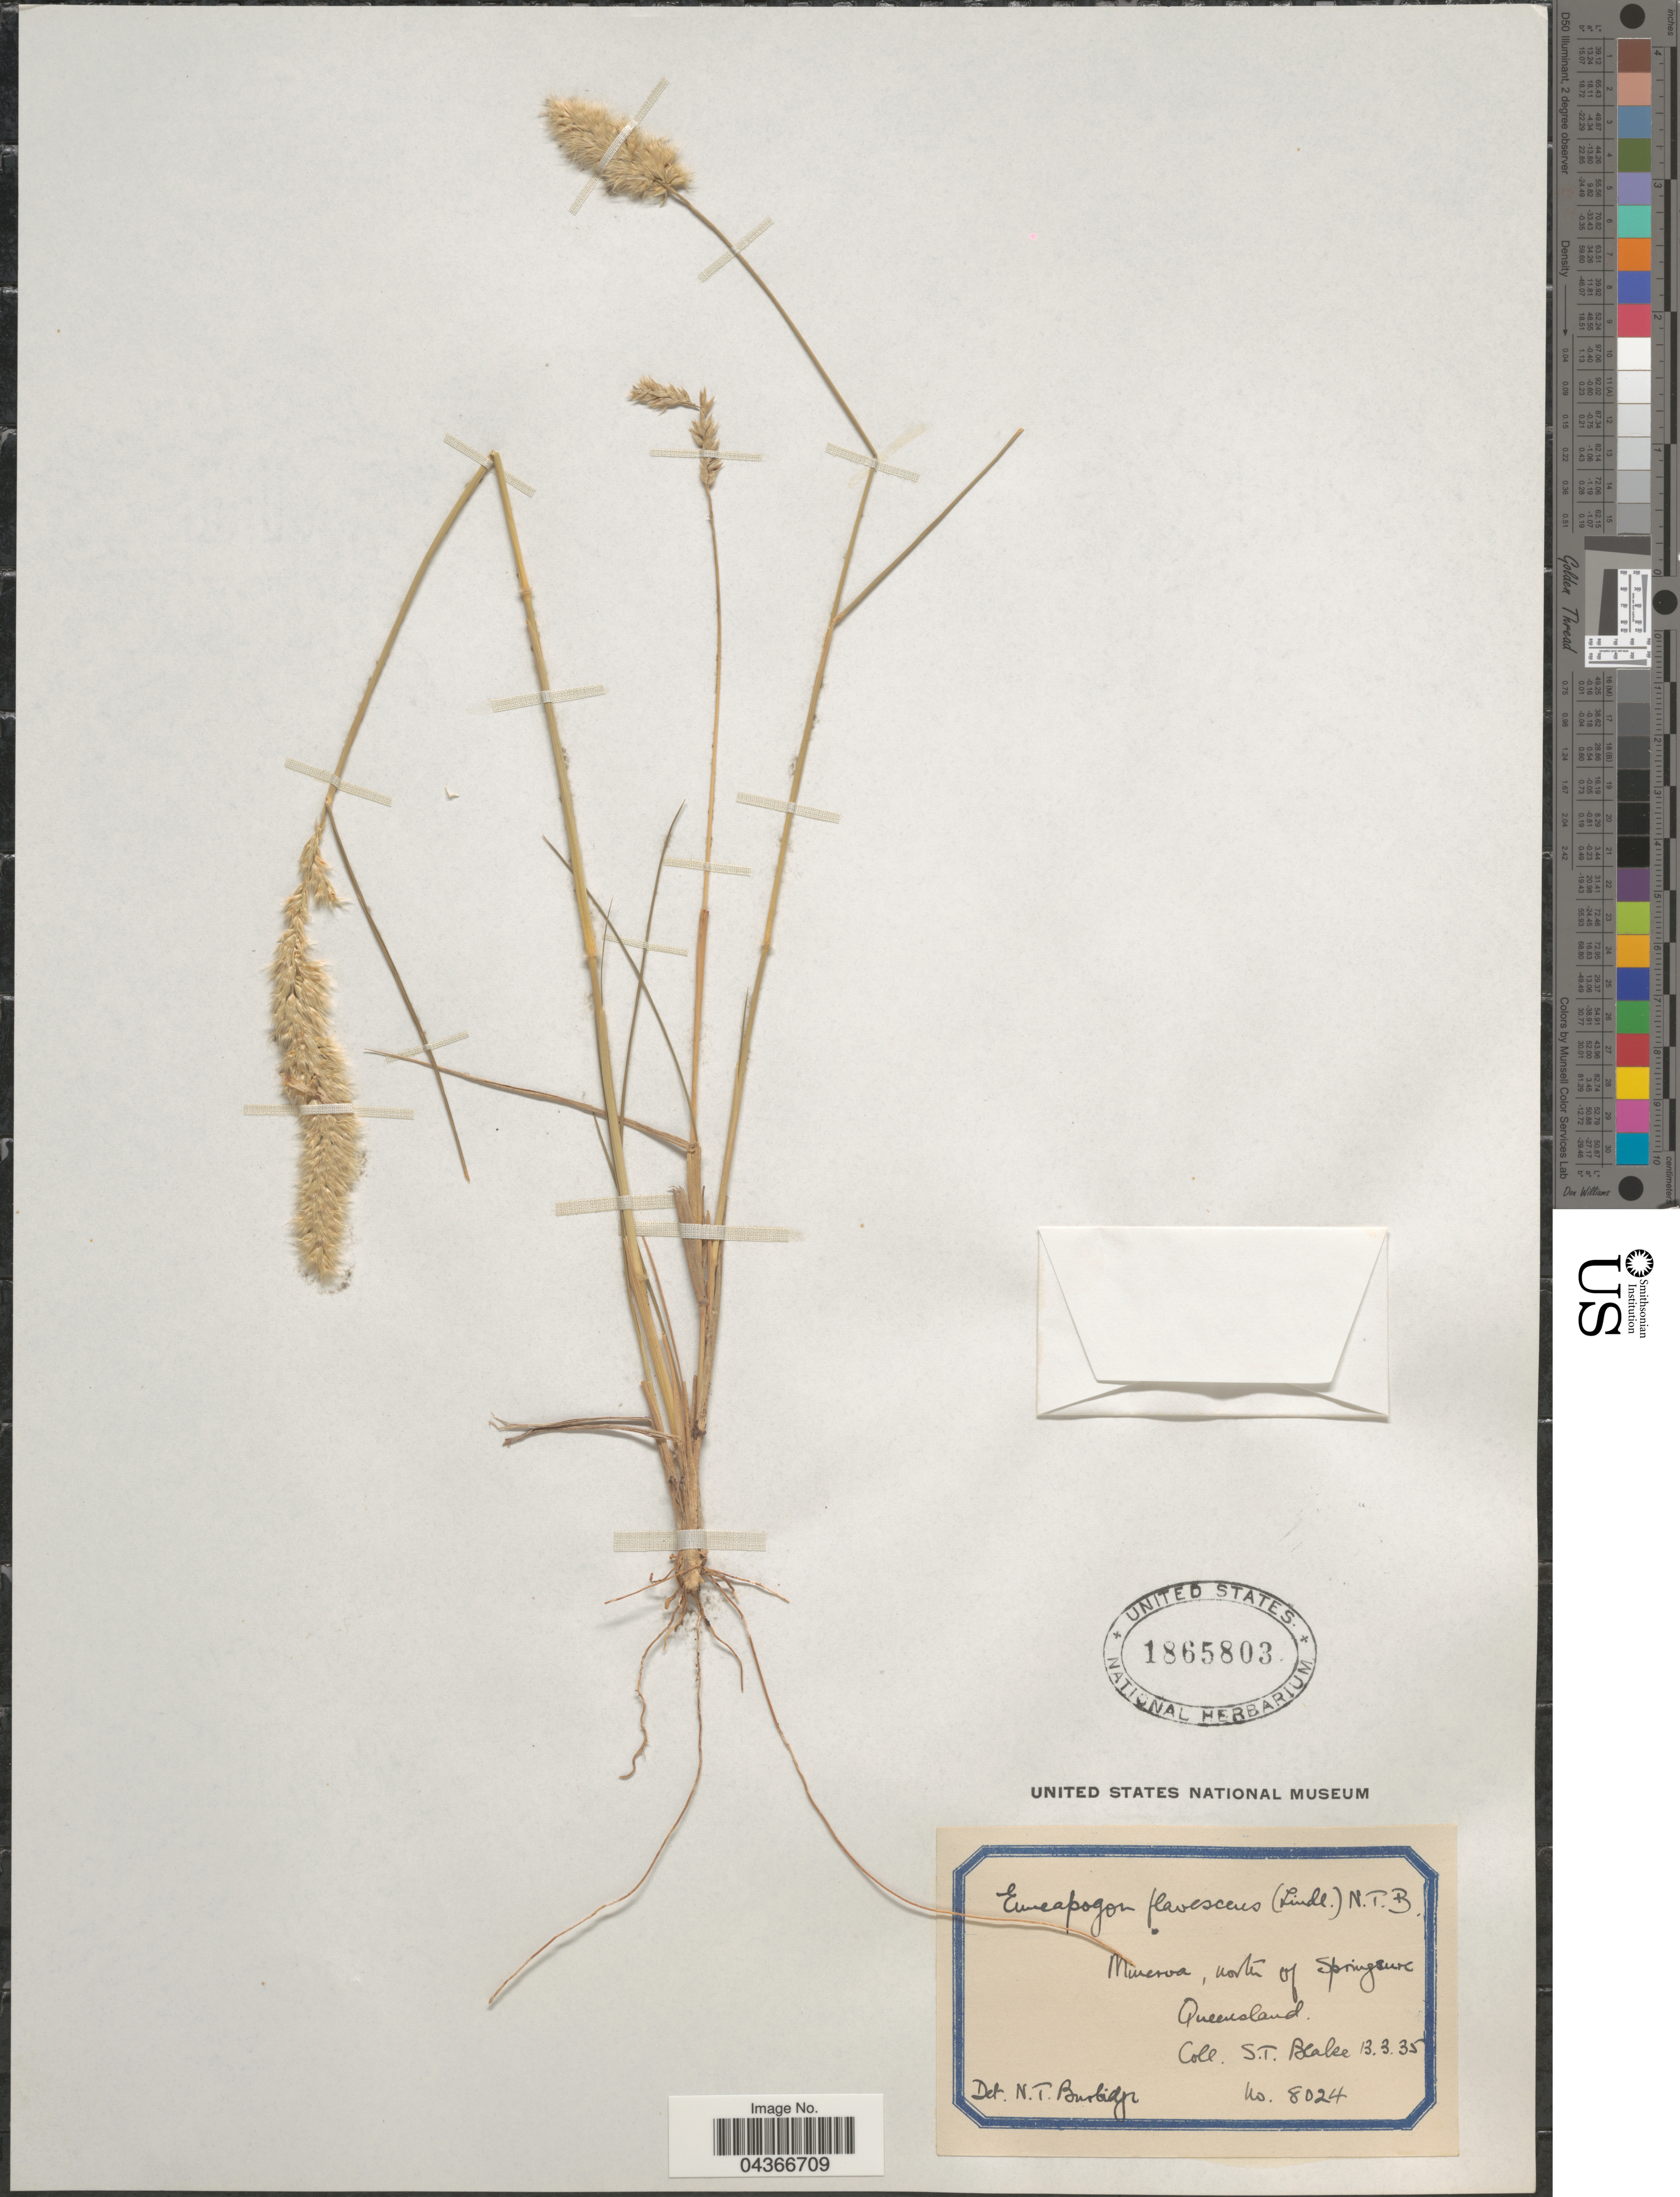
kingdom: Plantae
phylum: Tracheophyta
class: Liliopsida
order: Poales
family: Poaceae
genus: Enneapogon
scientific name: Enneapogon nigricans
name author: (R. Br.) P. Beauv.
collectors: S. T. Blake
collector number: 8024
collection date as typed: Transcribed d/m/y: 13/3/35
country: Australia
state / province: Queensland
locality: Minerva, north of Springsure.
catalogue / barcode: US 1865803